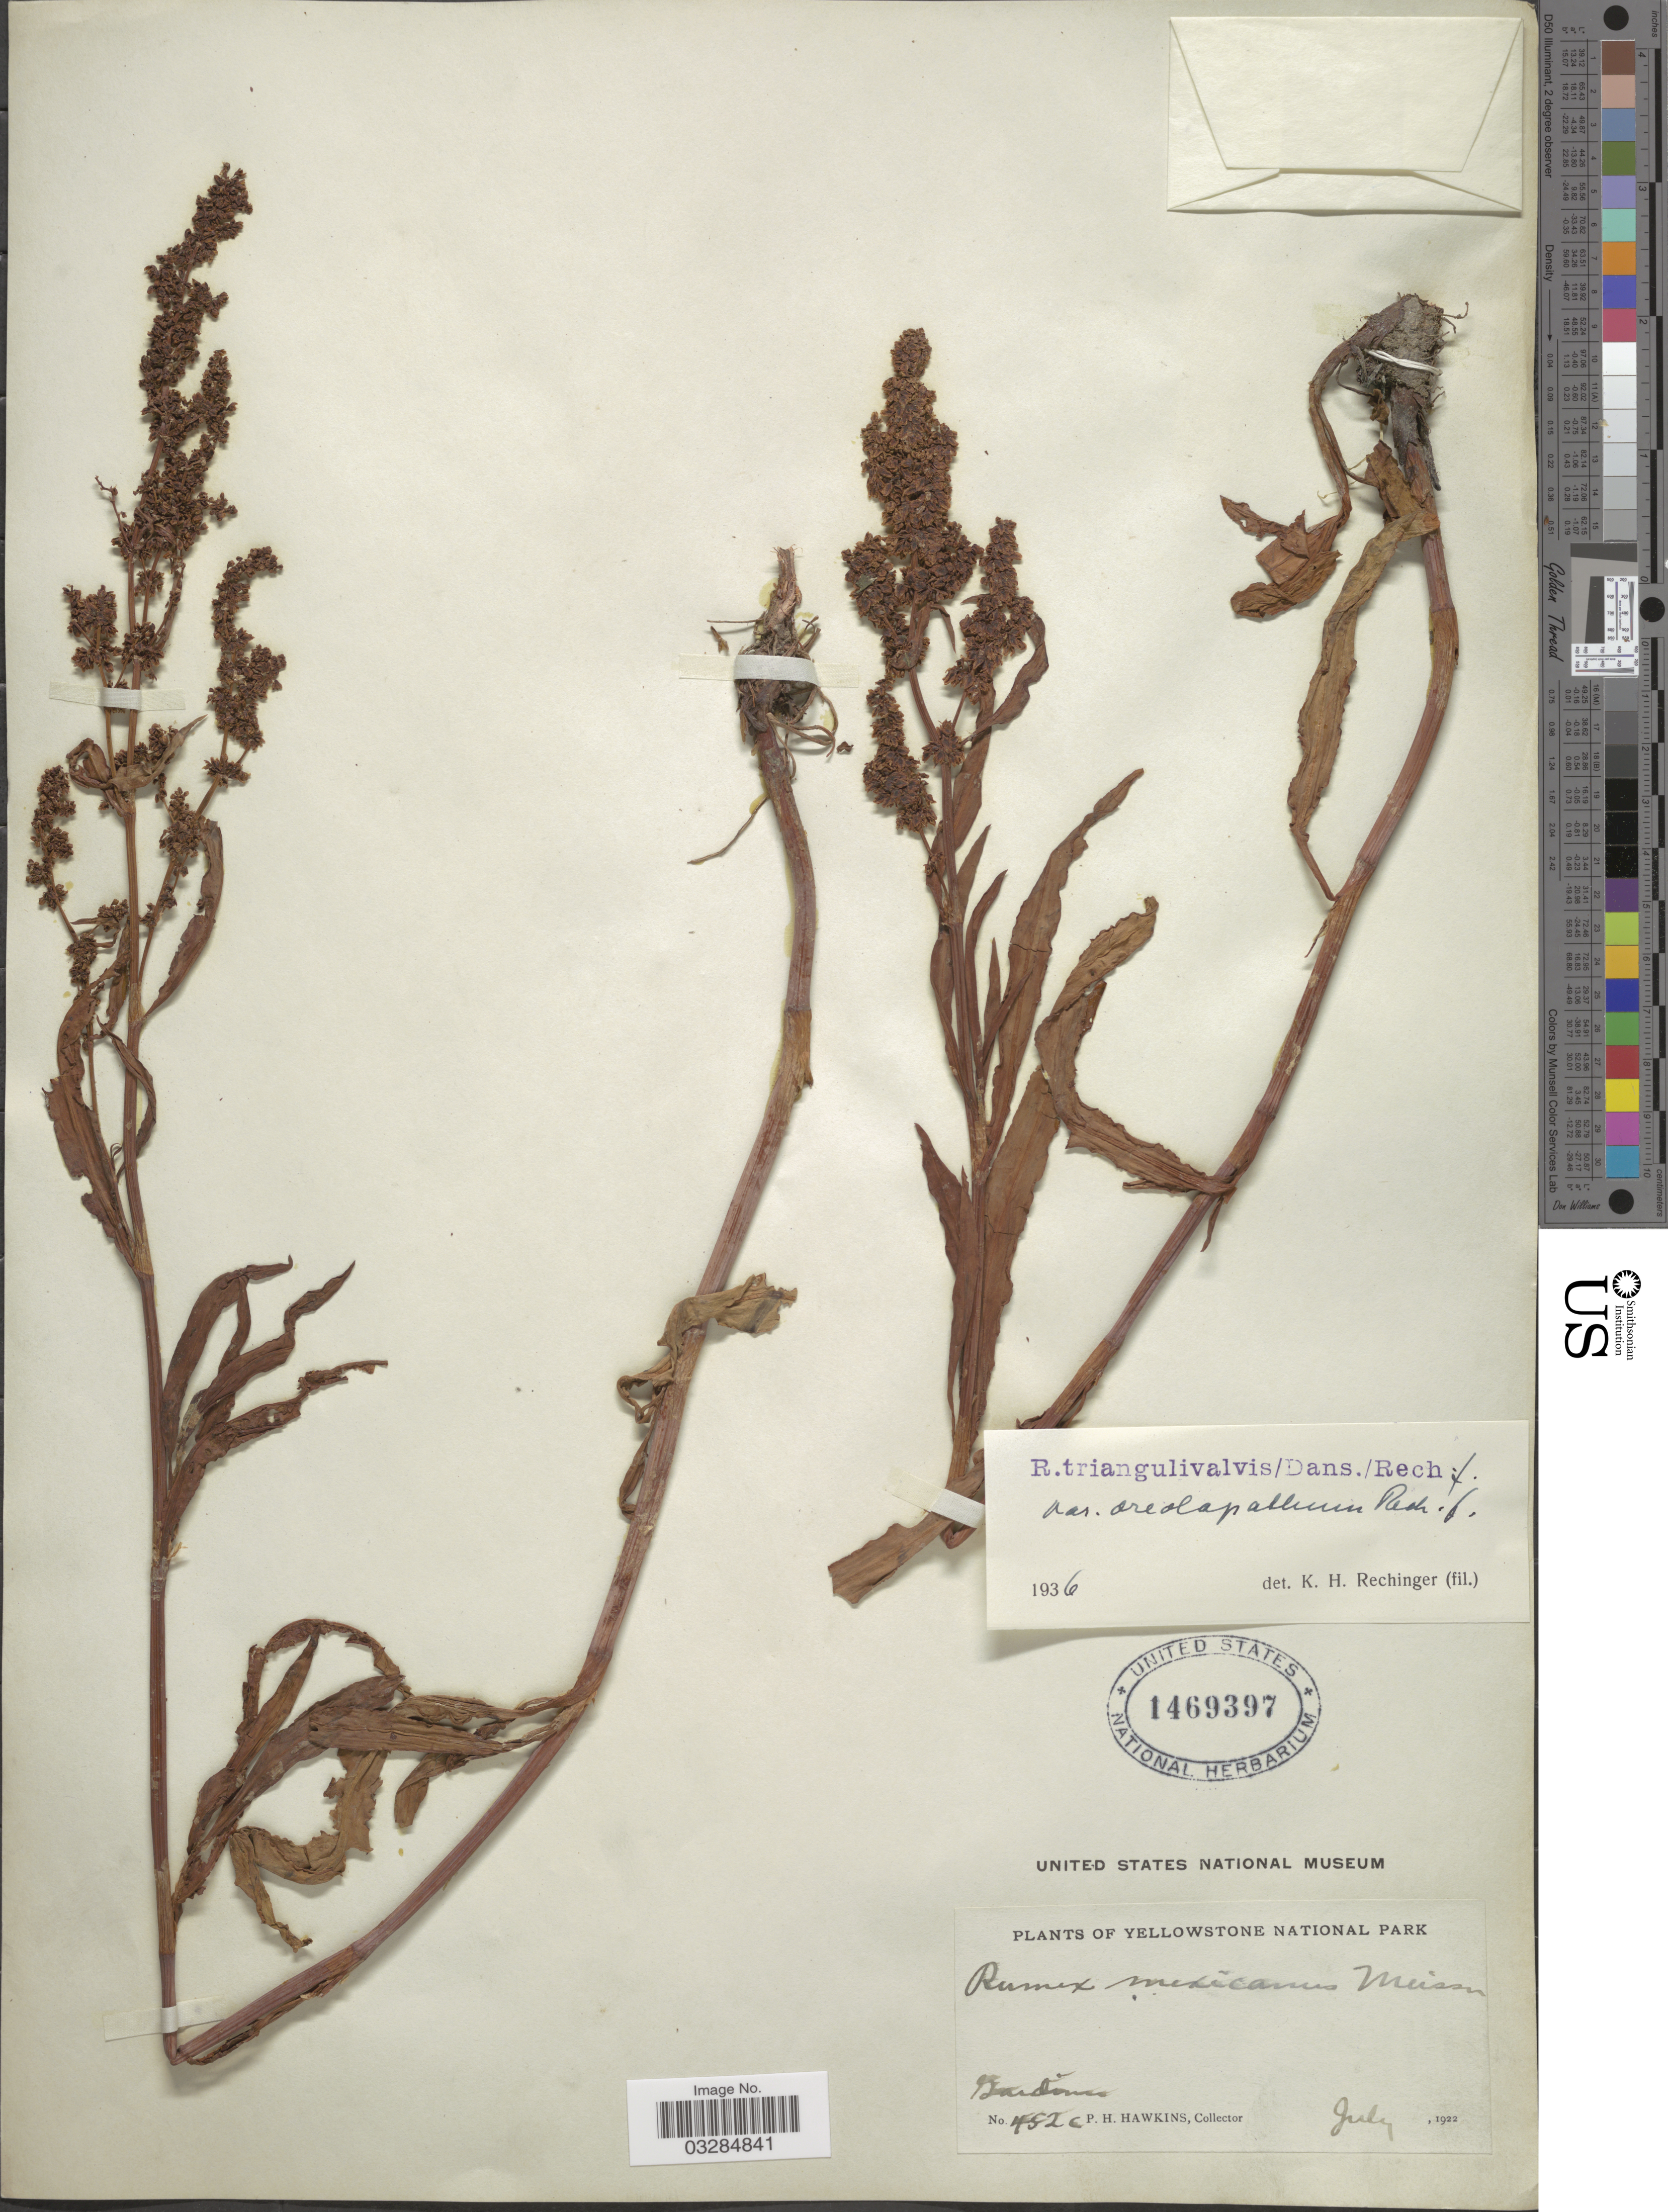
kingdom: Plantae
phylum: Tracheophyta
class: Magnoliopsida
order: Caryophyllales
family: Polygonaceae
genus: Rumex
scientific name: Rumex triangulivalvis var. oreolapathum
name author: Rech. f.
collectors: P. Hawkins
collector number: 452c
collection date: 1922-07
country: United States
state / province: Montana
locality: Yellowstone National Parks. Gardiner.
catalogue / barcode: US 1469397